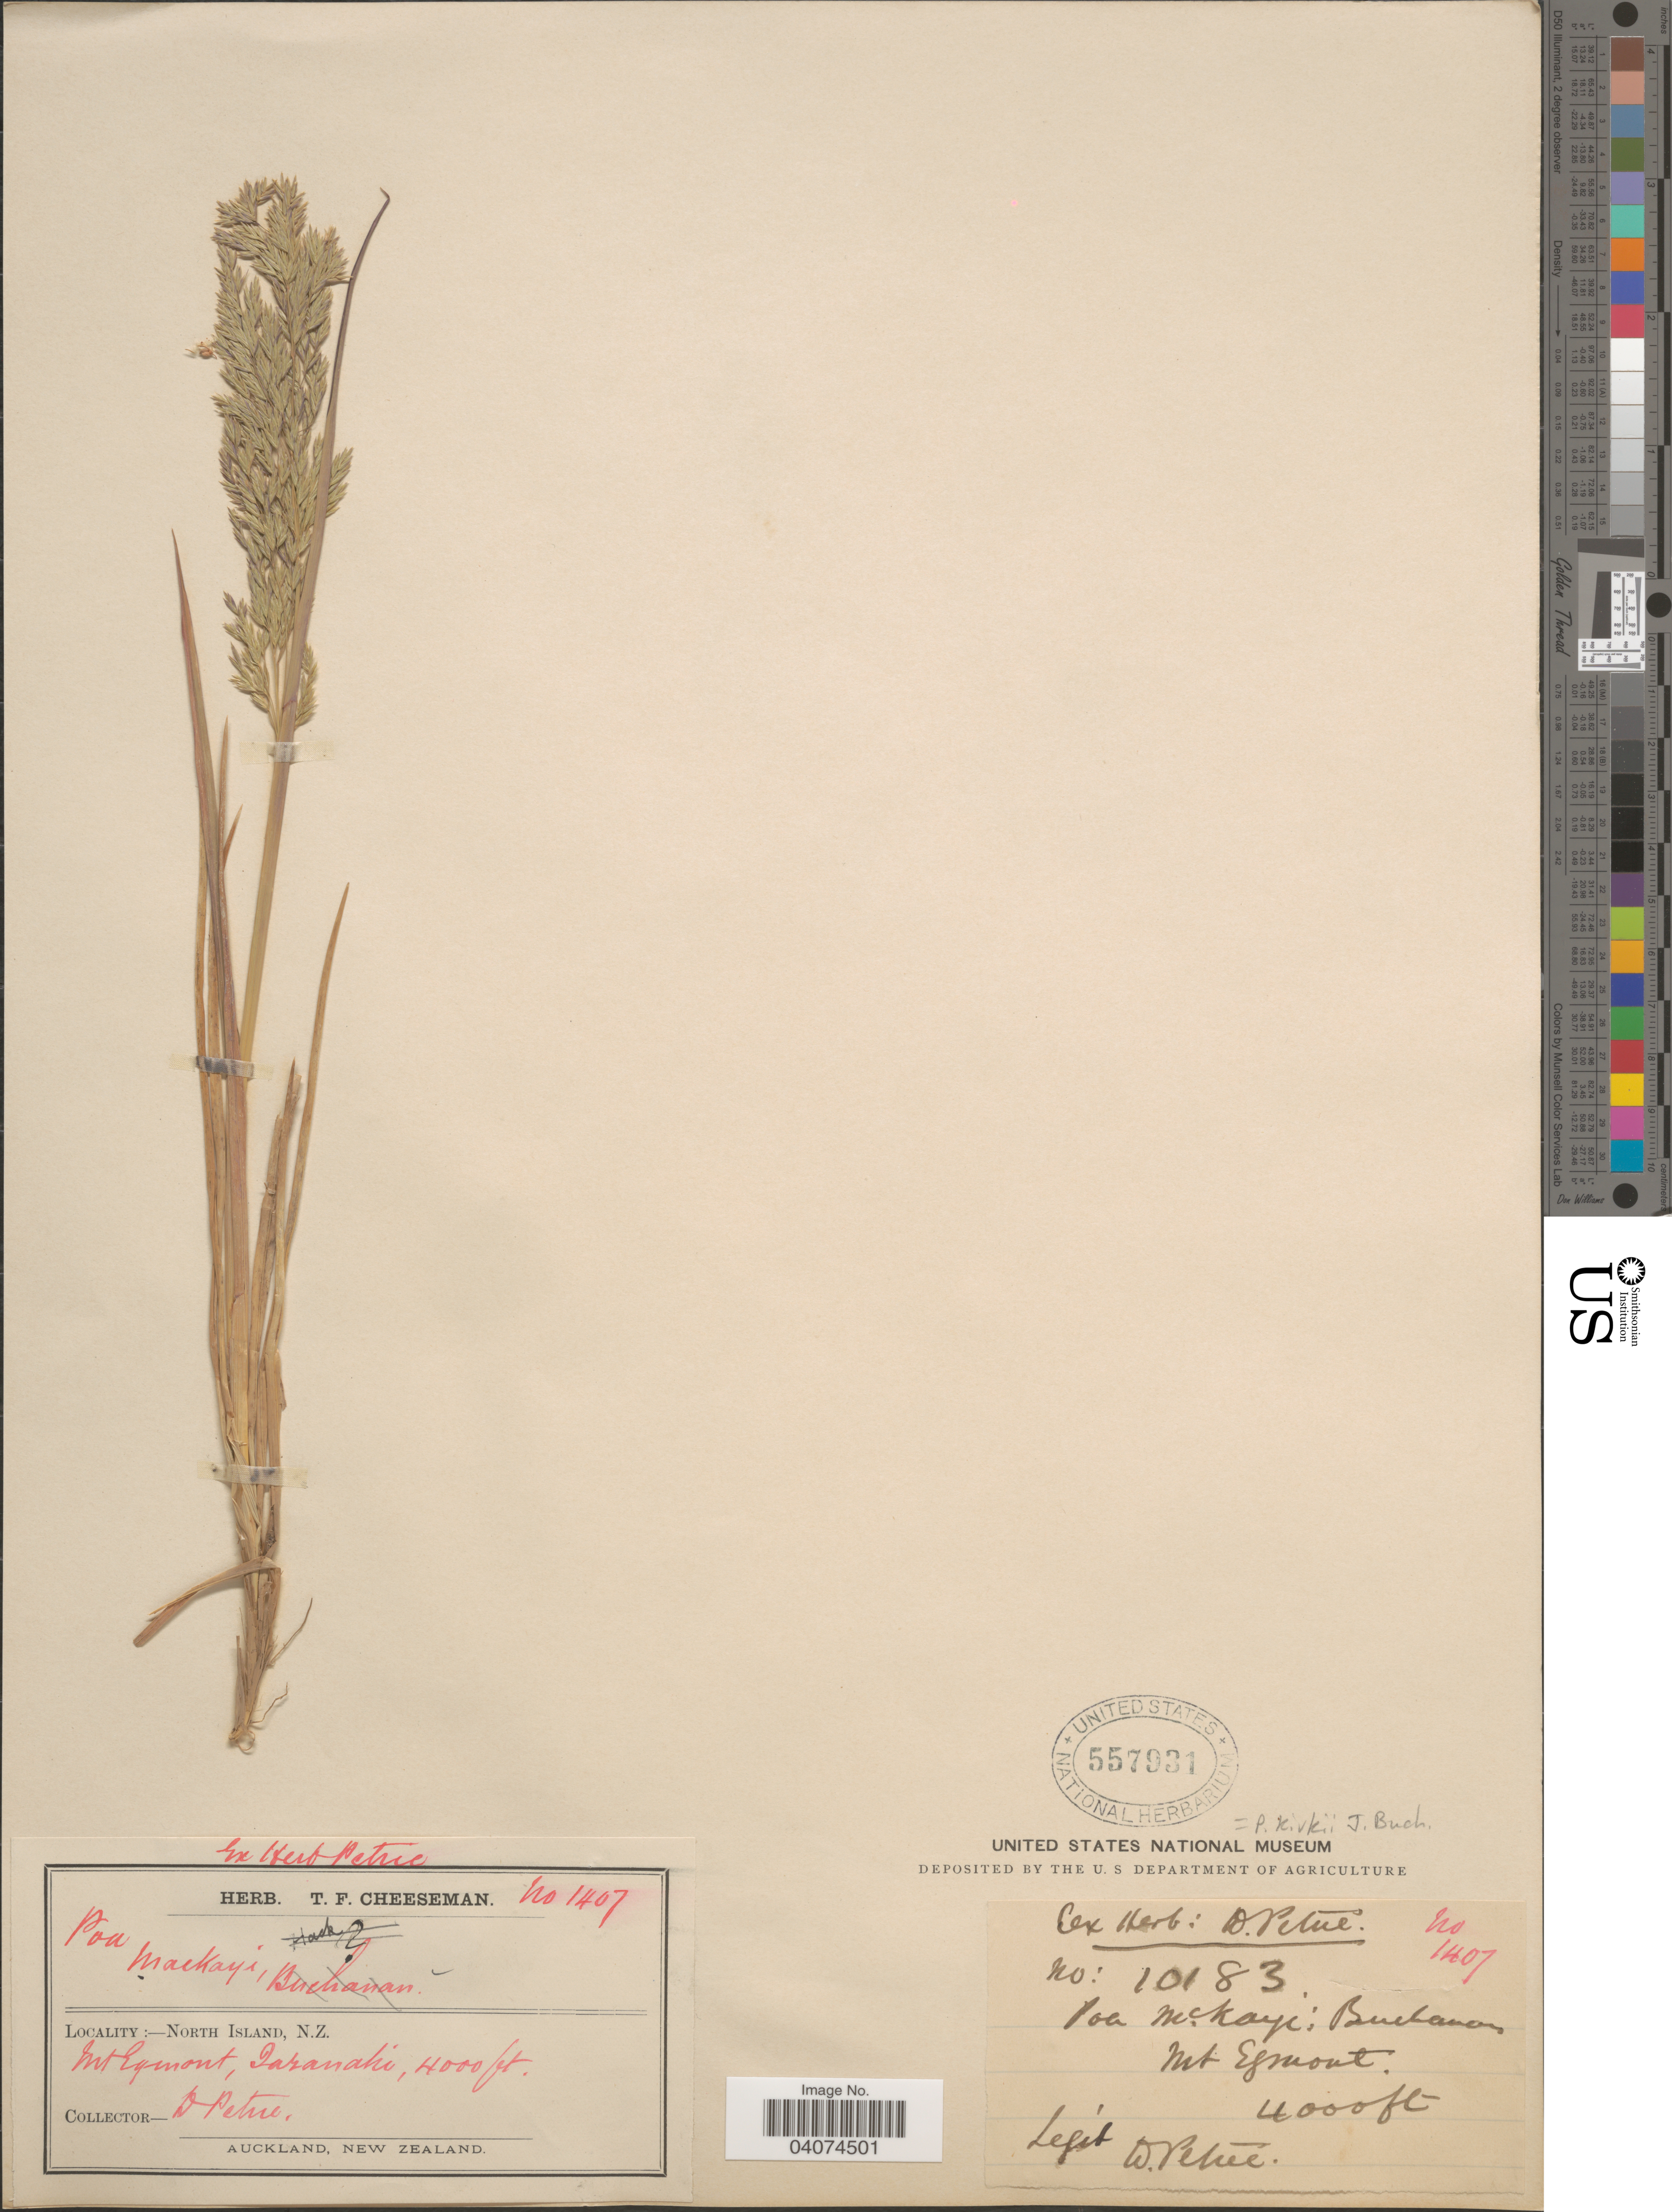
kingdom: Plantae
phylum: Tracheophyta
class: Liliopsida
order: Poales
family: Poaceae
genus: Poa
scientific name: Poa novae-zelandiae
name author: Hack.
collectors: D. Petrie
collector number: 1407/10183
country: New Zealand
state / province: Taranaki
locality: North Island. Mt Egmont.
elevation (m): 1219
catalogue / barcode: US 557931